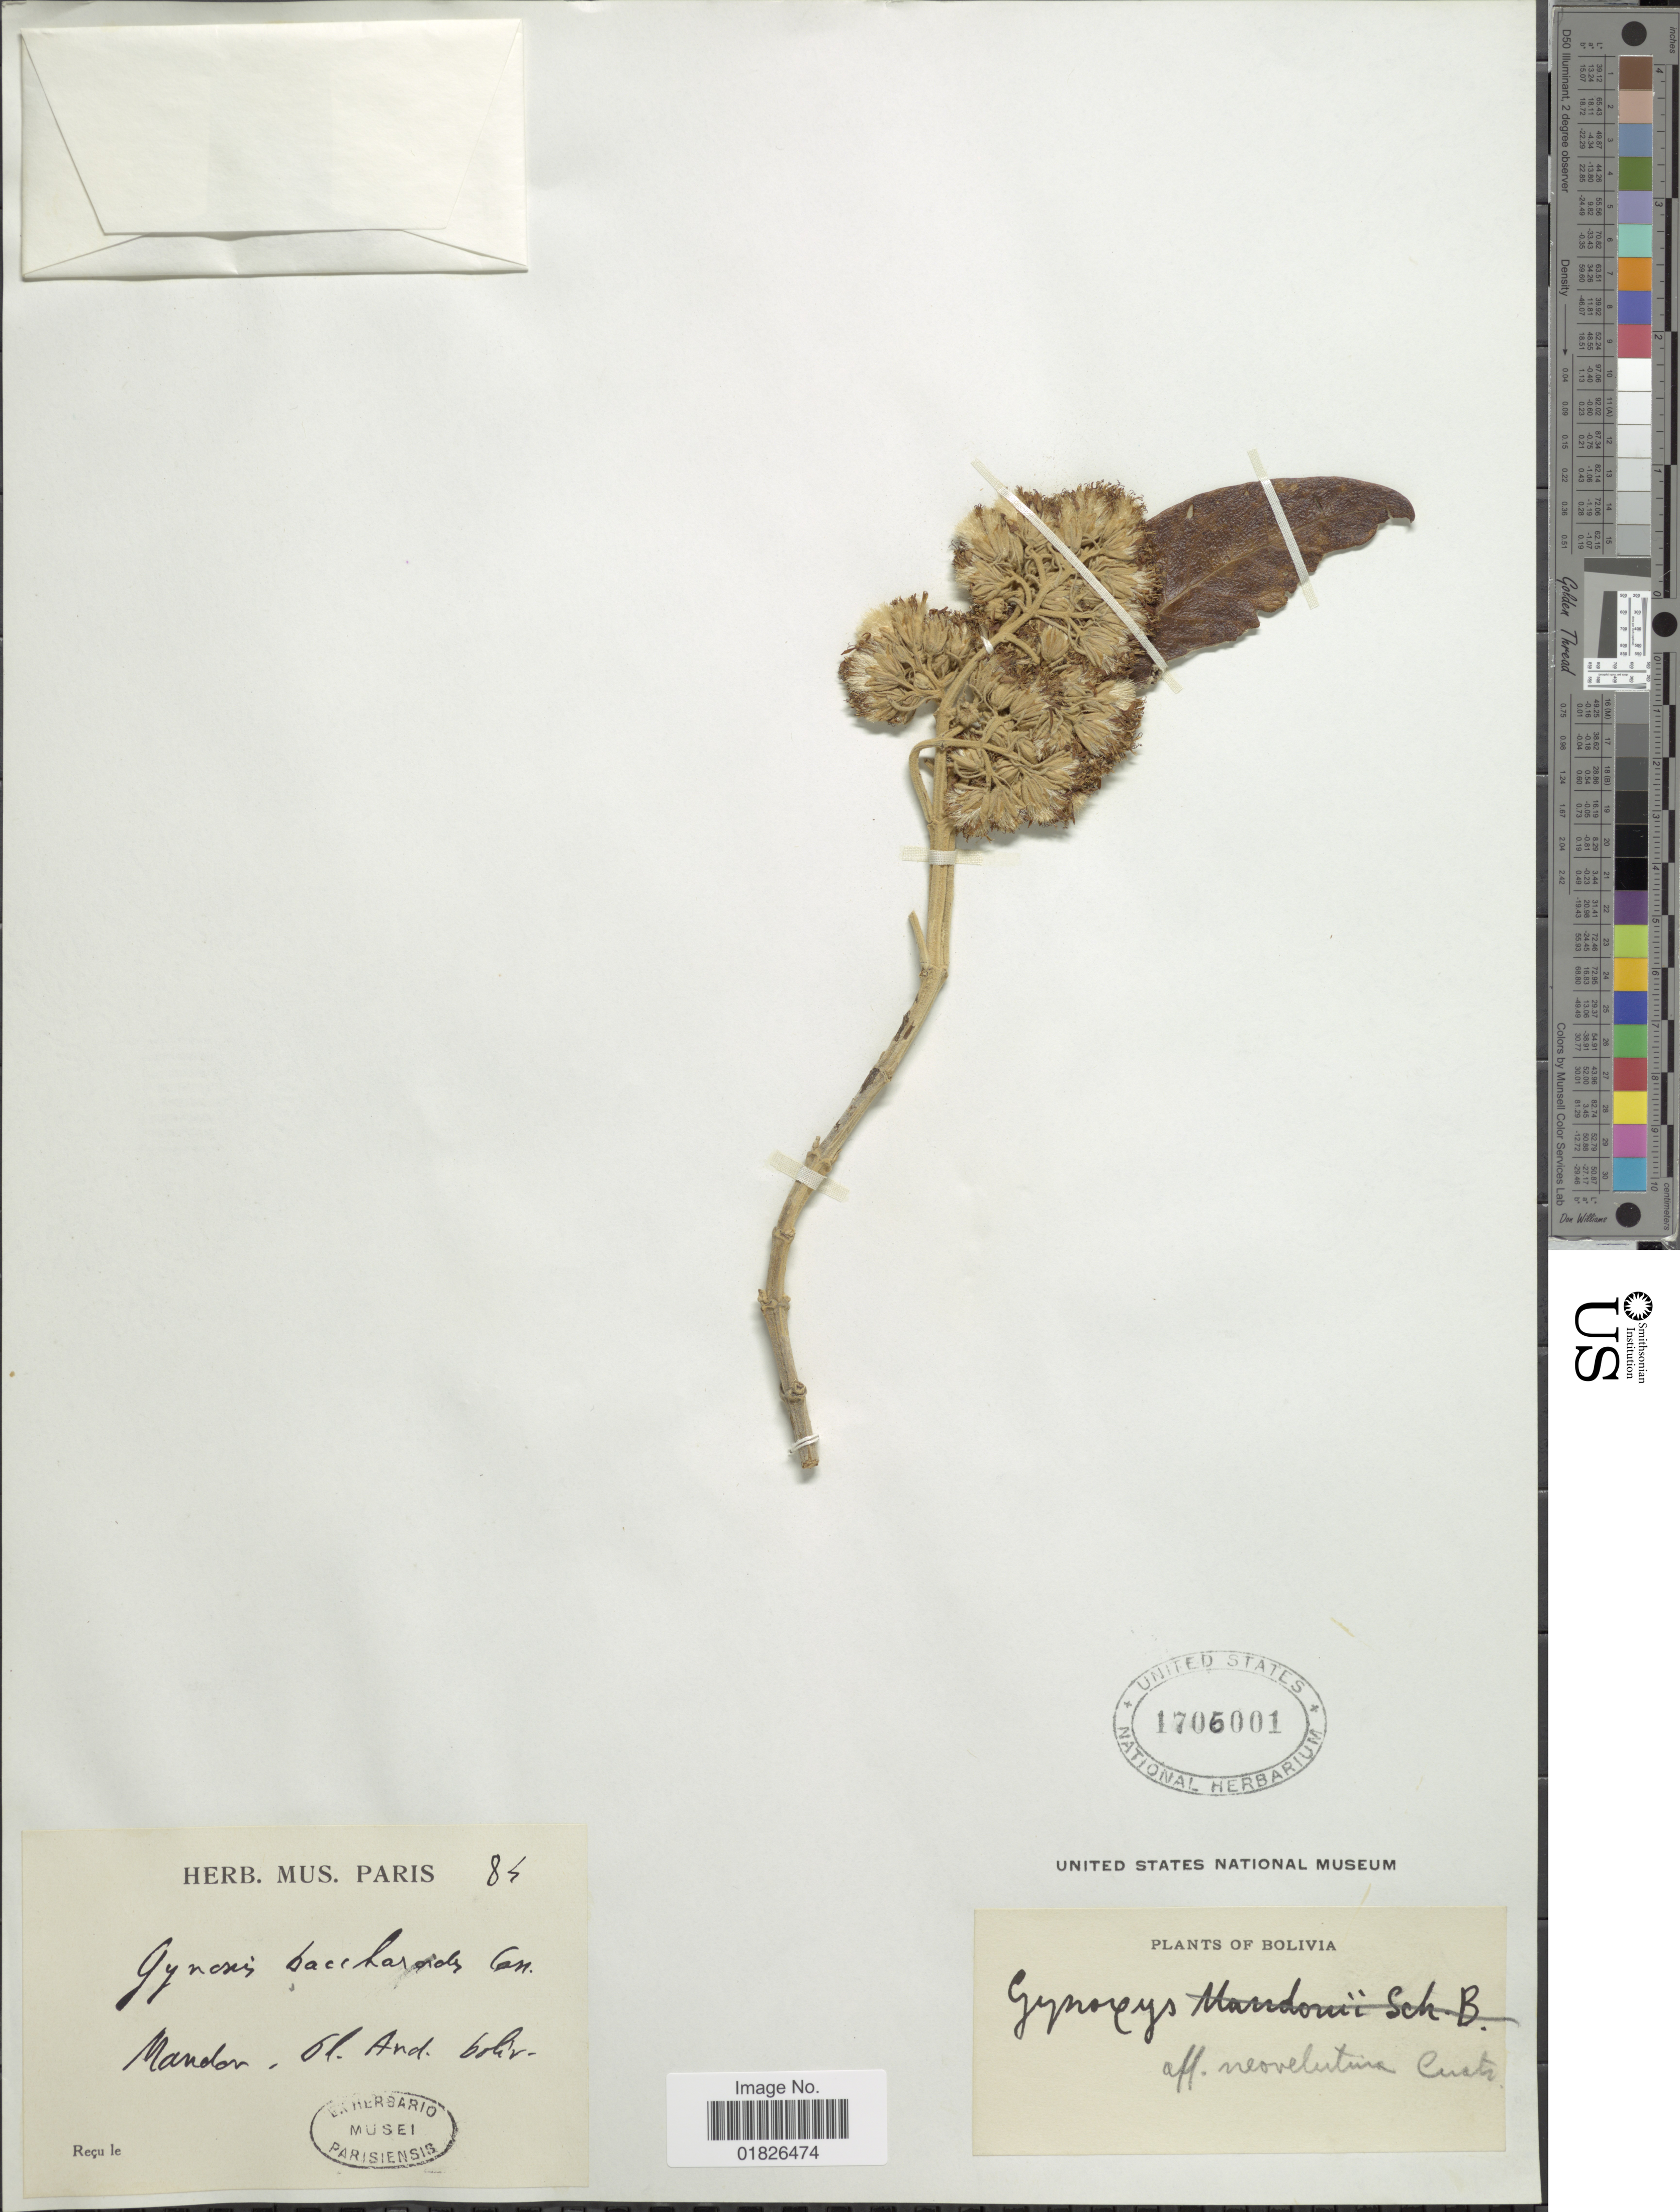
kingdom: Plantae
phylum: Tracheophyta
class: Magnoliopsida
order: Asterales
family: Asteraceae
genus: Gynoxys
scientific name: Gynoxys neovelutina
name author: Cuatrec.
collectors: ex herb. Mus. Paris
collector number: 84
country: Bolivia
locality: Mandor.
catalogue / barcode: US 1705001